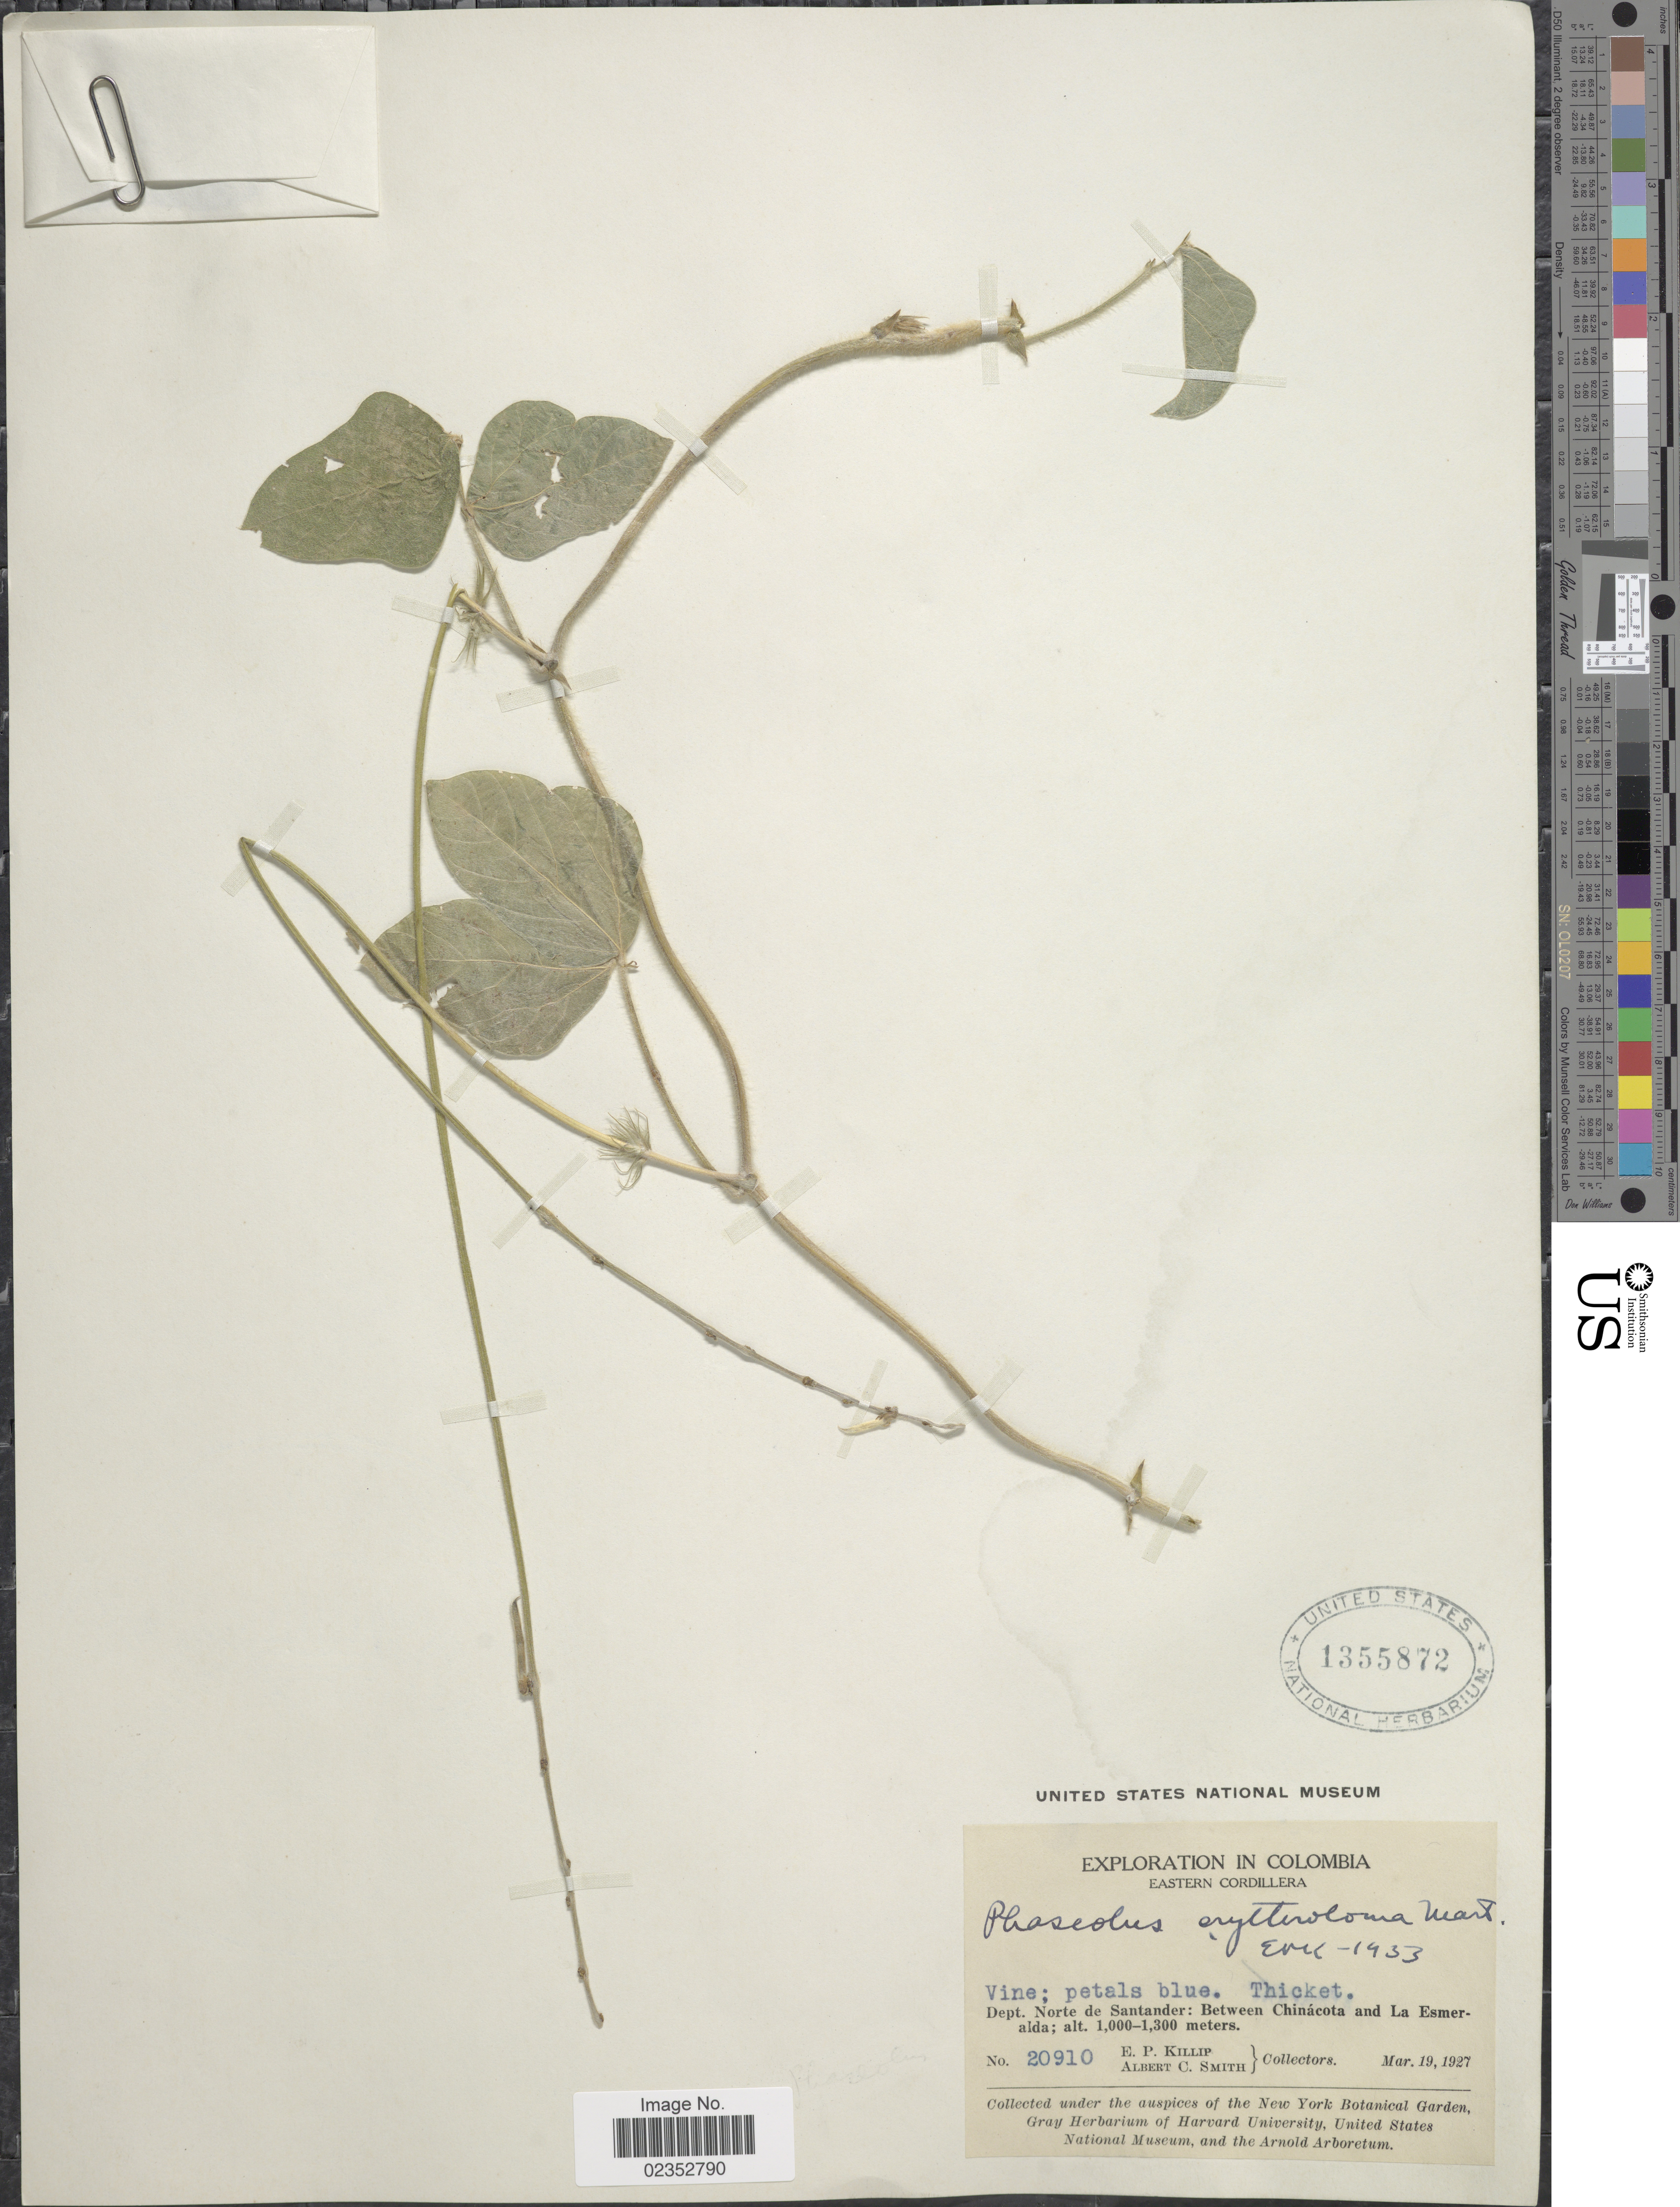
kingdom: Plantae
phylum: Tracheophyta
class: Magnoliopsida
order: Fabales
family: Fabaceae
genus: Macroptilium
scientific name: Macroptilium erythroloma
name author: (Mart. ex Benth.) Urb.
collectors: E. P. Killip & A. C. Smith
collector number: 20910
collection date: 1927-03-19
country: Colombia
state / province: Norte de Santander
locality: Eastern Cordillera, Thicket, Dept Norte de Santander: Between Chinácota and La Esmeralda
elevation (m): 1000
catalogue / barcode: US 1355872